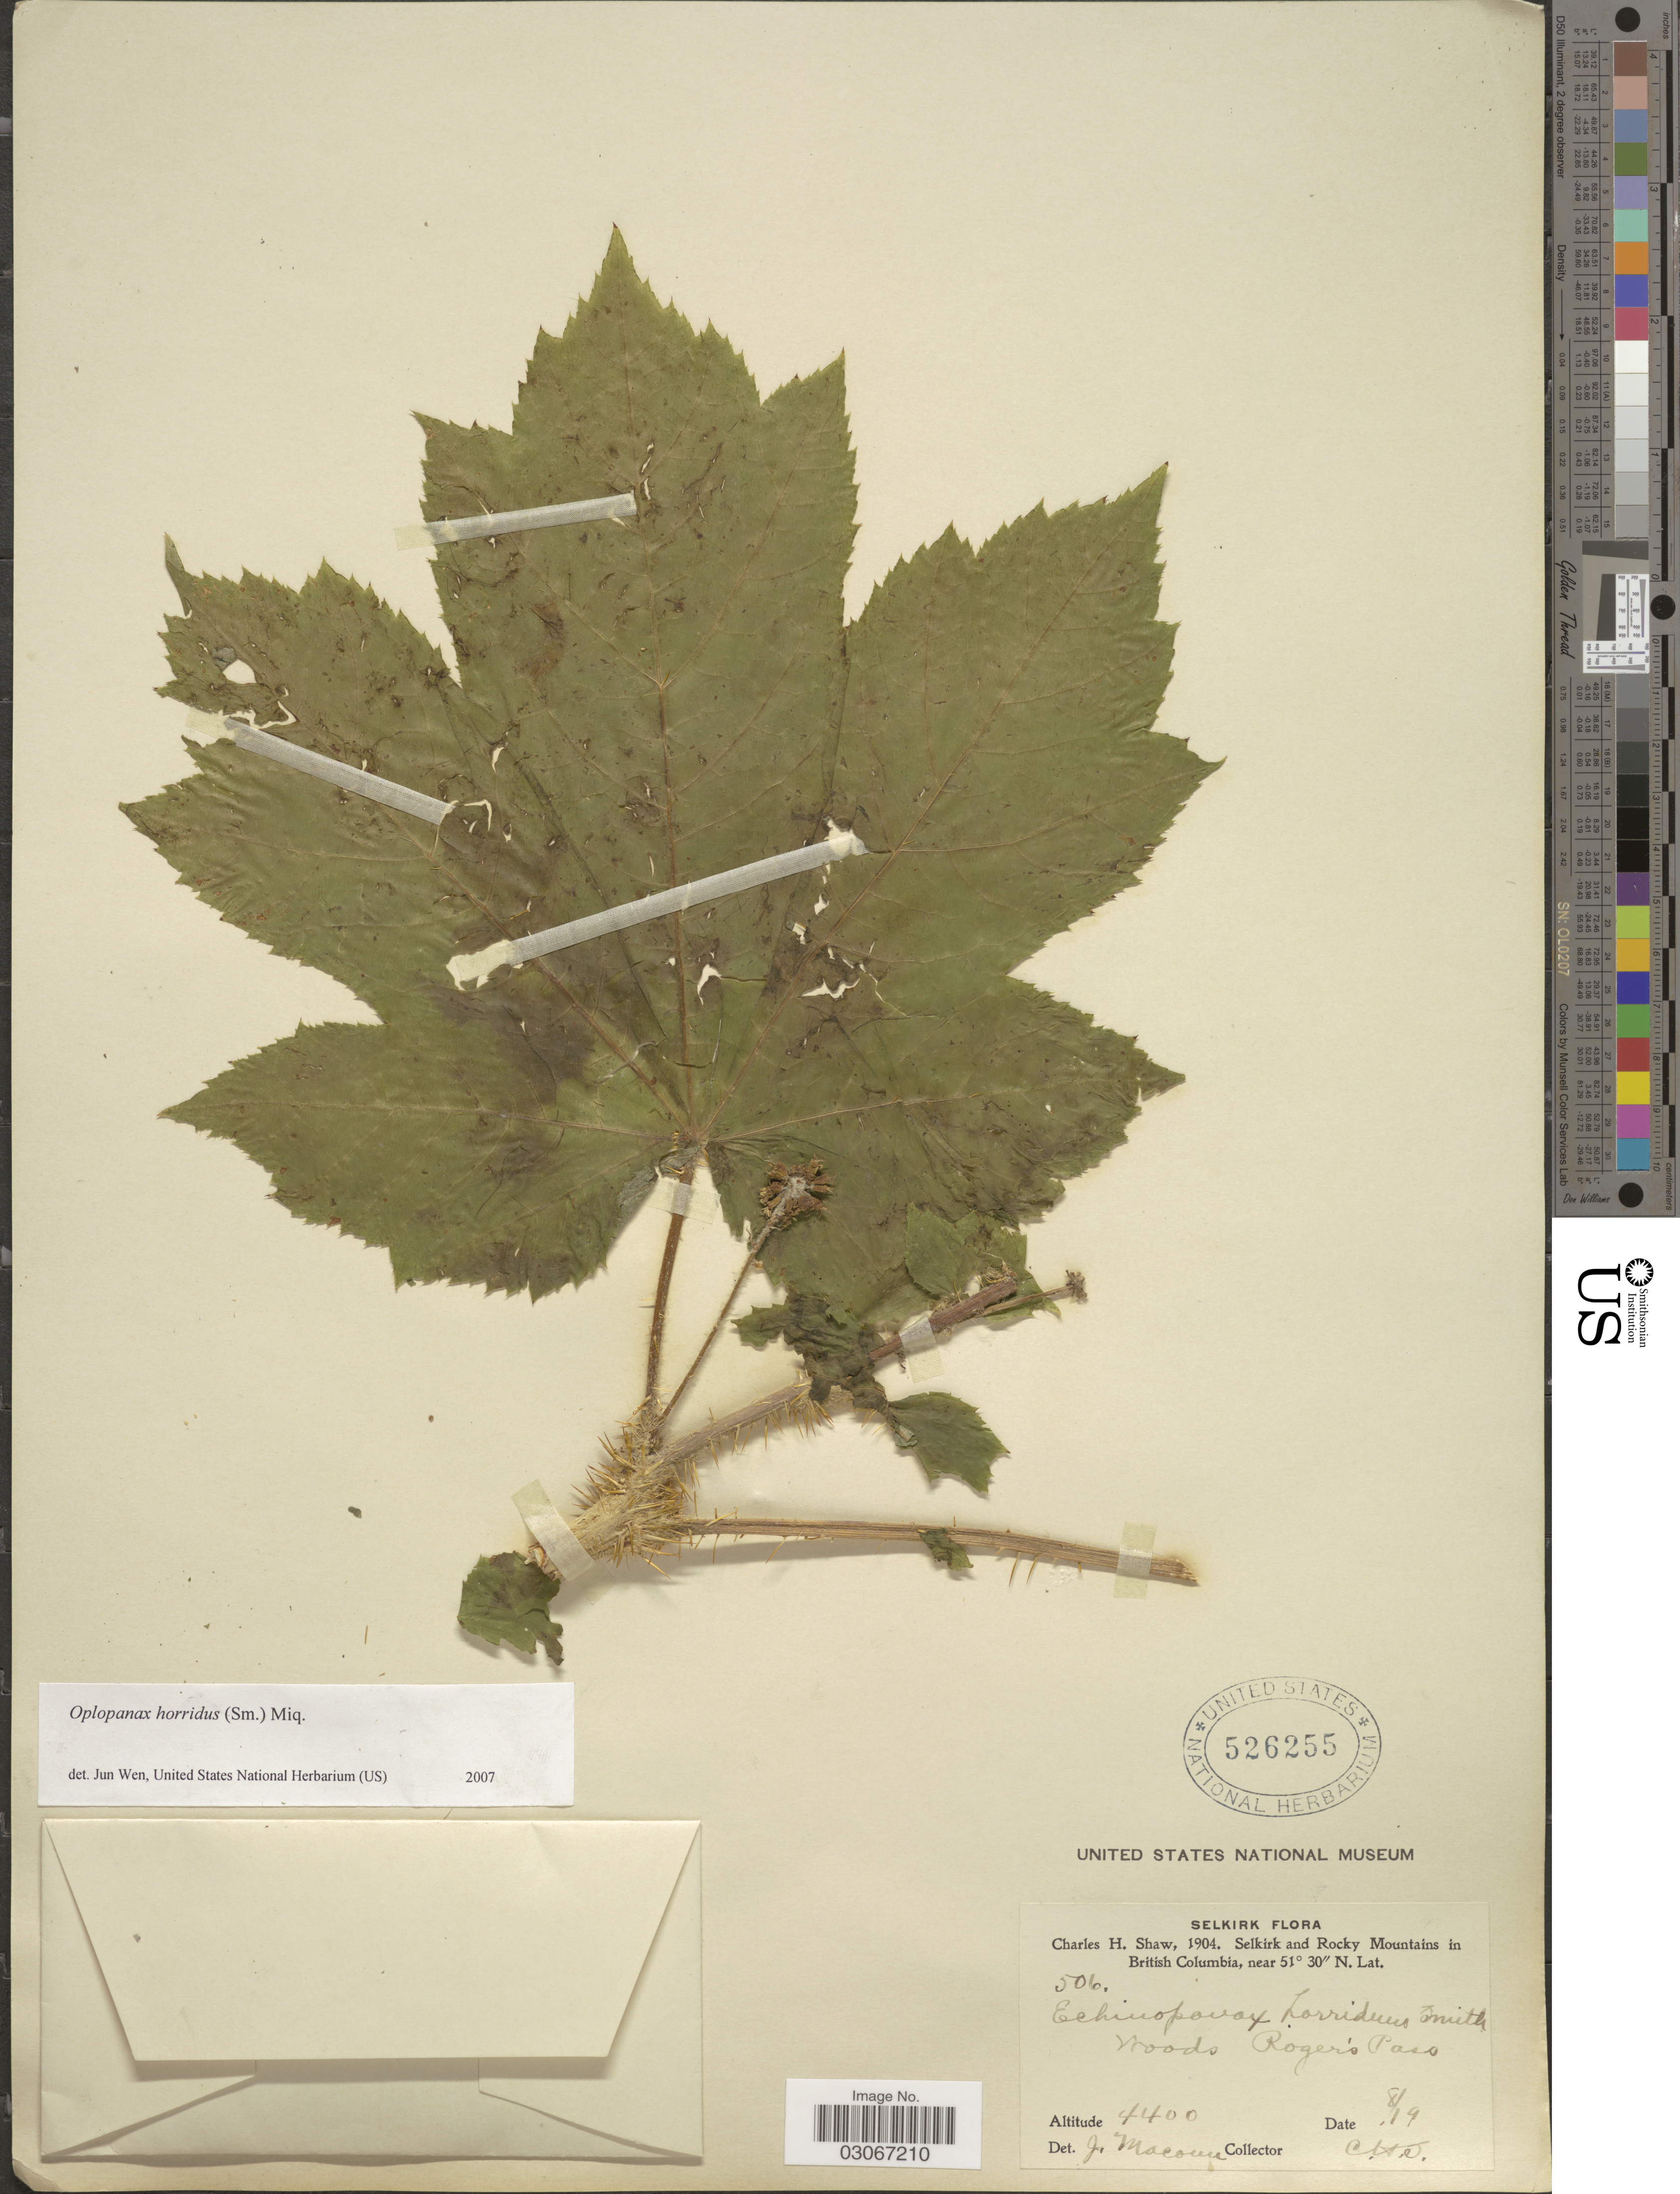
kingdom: Plantae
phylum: Tracheophyta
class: Magnoliopsida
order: Apiales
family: Apiaceae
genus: Opopanax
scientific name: Opopanax horridus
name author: Miq. ex Dippel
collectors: C. H. Shaw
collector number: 506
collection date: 1904-08-19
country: Canada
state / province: British Columbia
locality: Selkirk. Selkirk and Rocky Mountains in British Columbia. Woods Roger's Pass.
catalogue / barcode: US 526255